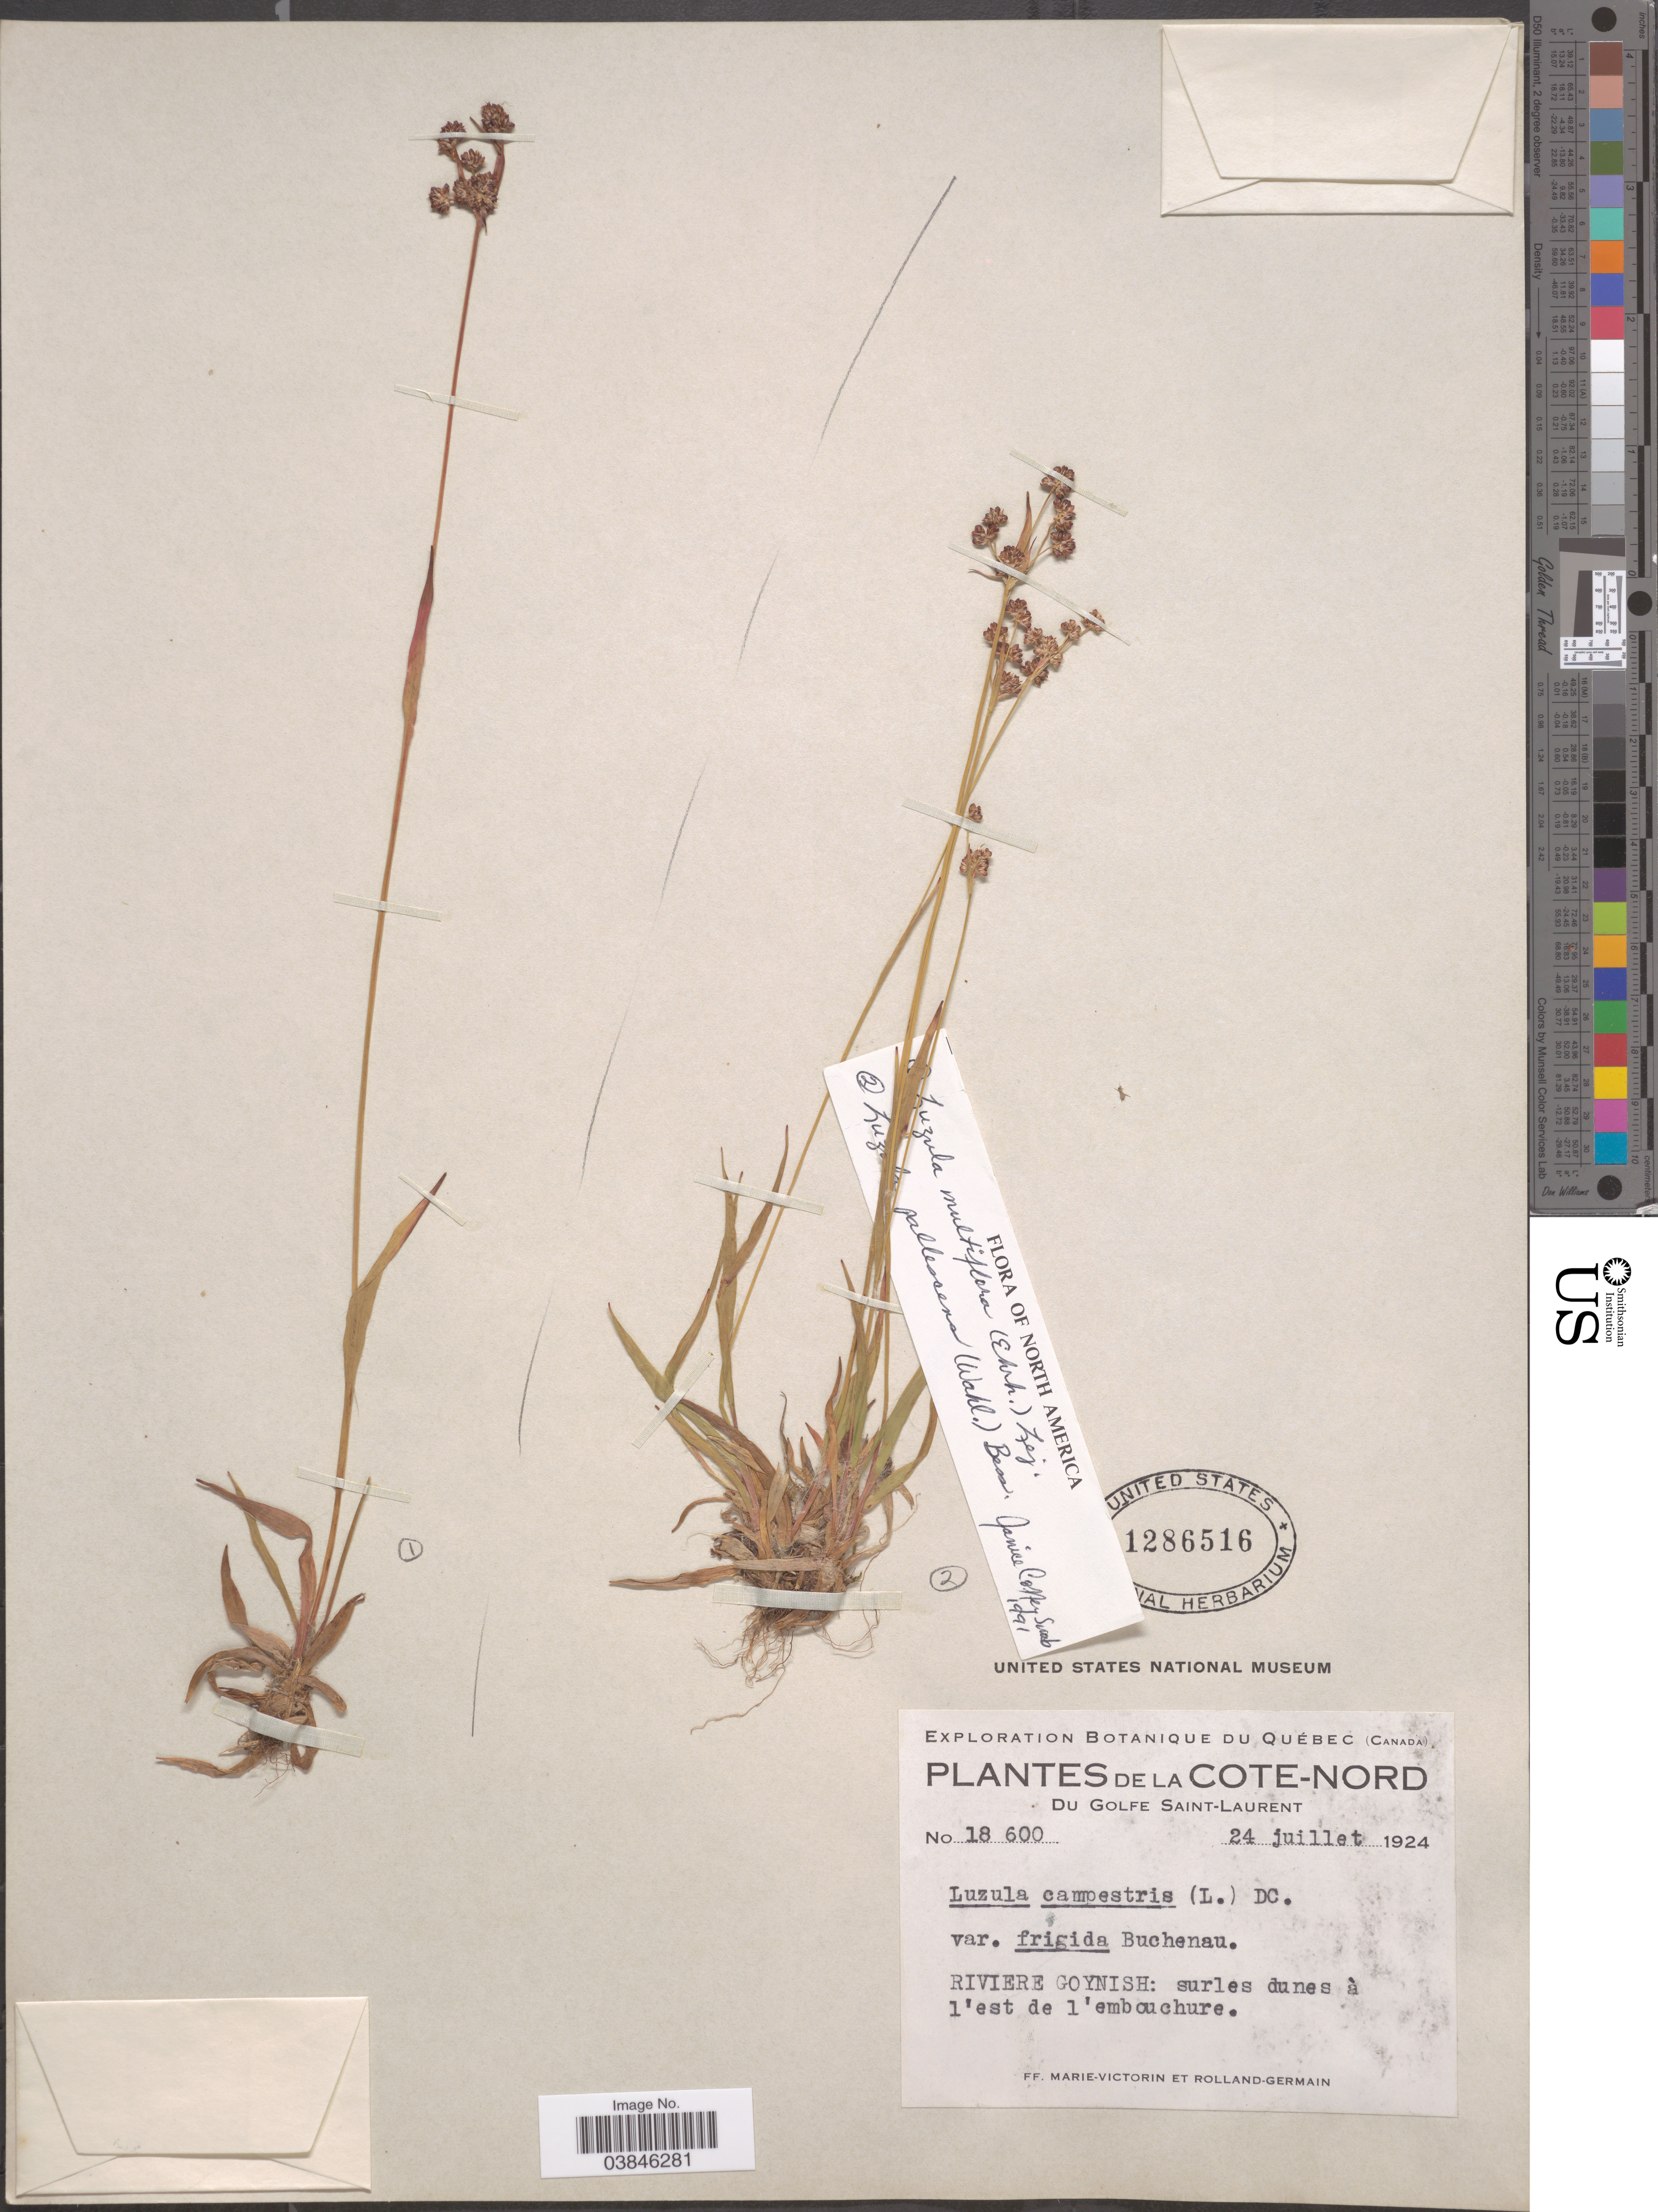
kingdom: Plantae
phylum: Tracheophyta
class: Liliopsida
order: Poales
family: Juncaceae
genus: Luzula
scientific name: Luzula pallescens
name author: Sw.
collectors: F. Marie-Victorin & Rolland-Germain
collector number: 18600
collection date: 1924-07-24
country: Canada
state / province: Quebec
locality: La Cote-Nord. Du Golfe Saint-Laurent. Riviere Goynish.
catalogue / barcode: US 1286516